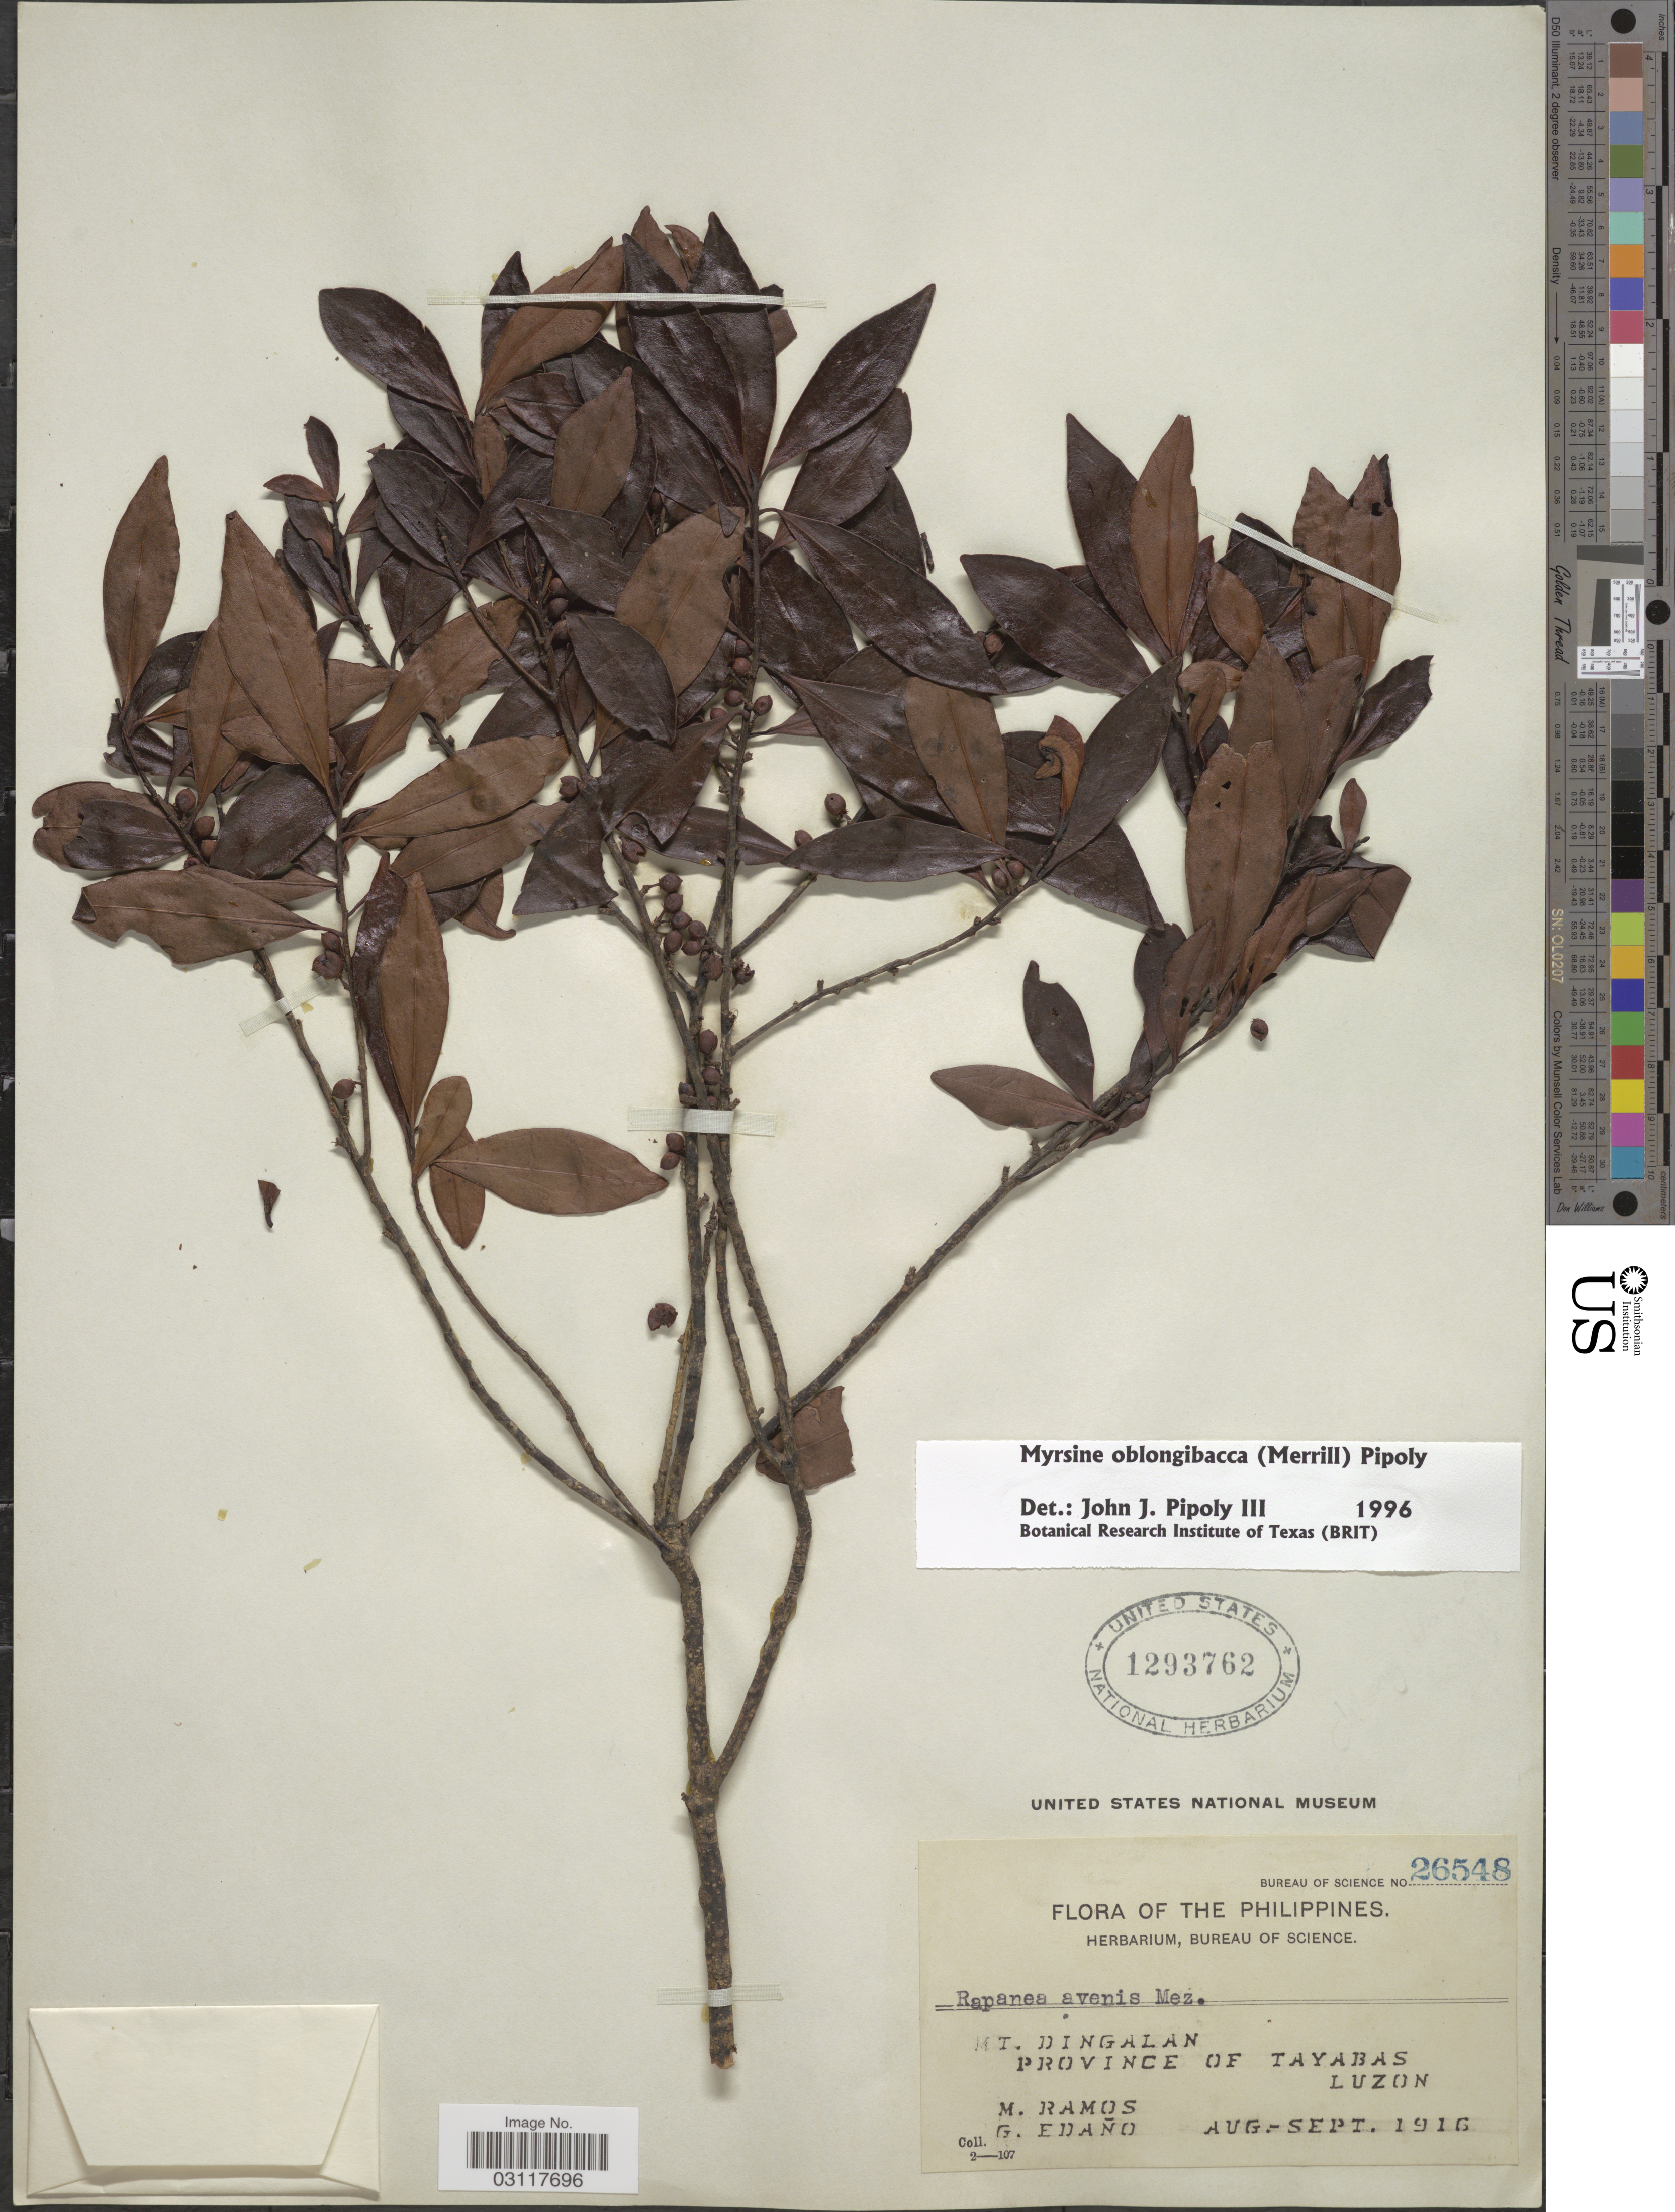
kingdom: Plantae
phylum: Tracheophyta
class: Magnoliopsida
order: Ericales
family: Primulaceae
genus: Myrsine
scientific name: Myrsine oblongibacca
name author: (Merr.) Pipoly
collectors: M. Ramos & G. Edaño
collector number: Bureau of Science 26548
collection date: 1916-08/1916-09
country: Philippines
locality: Mt. Dingalan, Province of Tayabas, Luzon.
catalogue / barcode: US 1293762